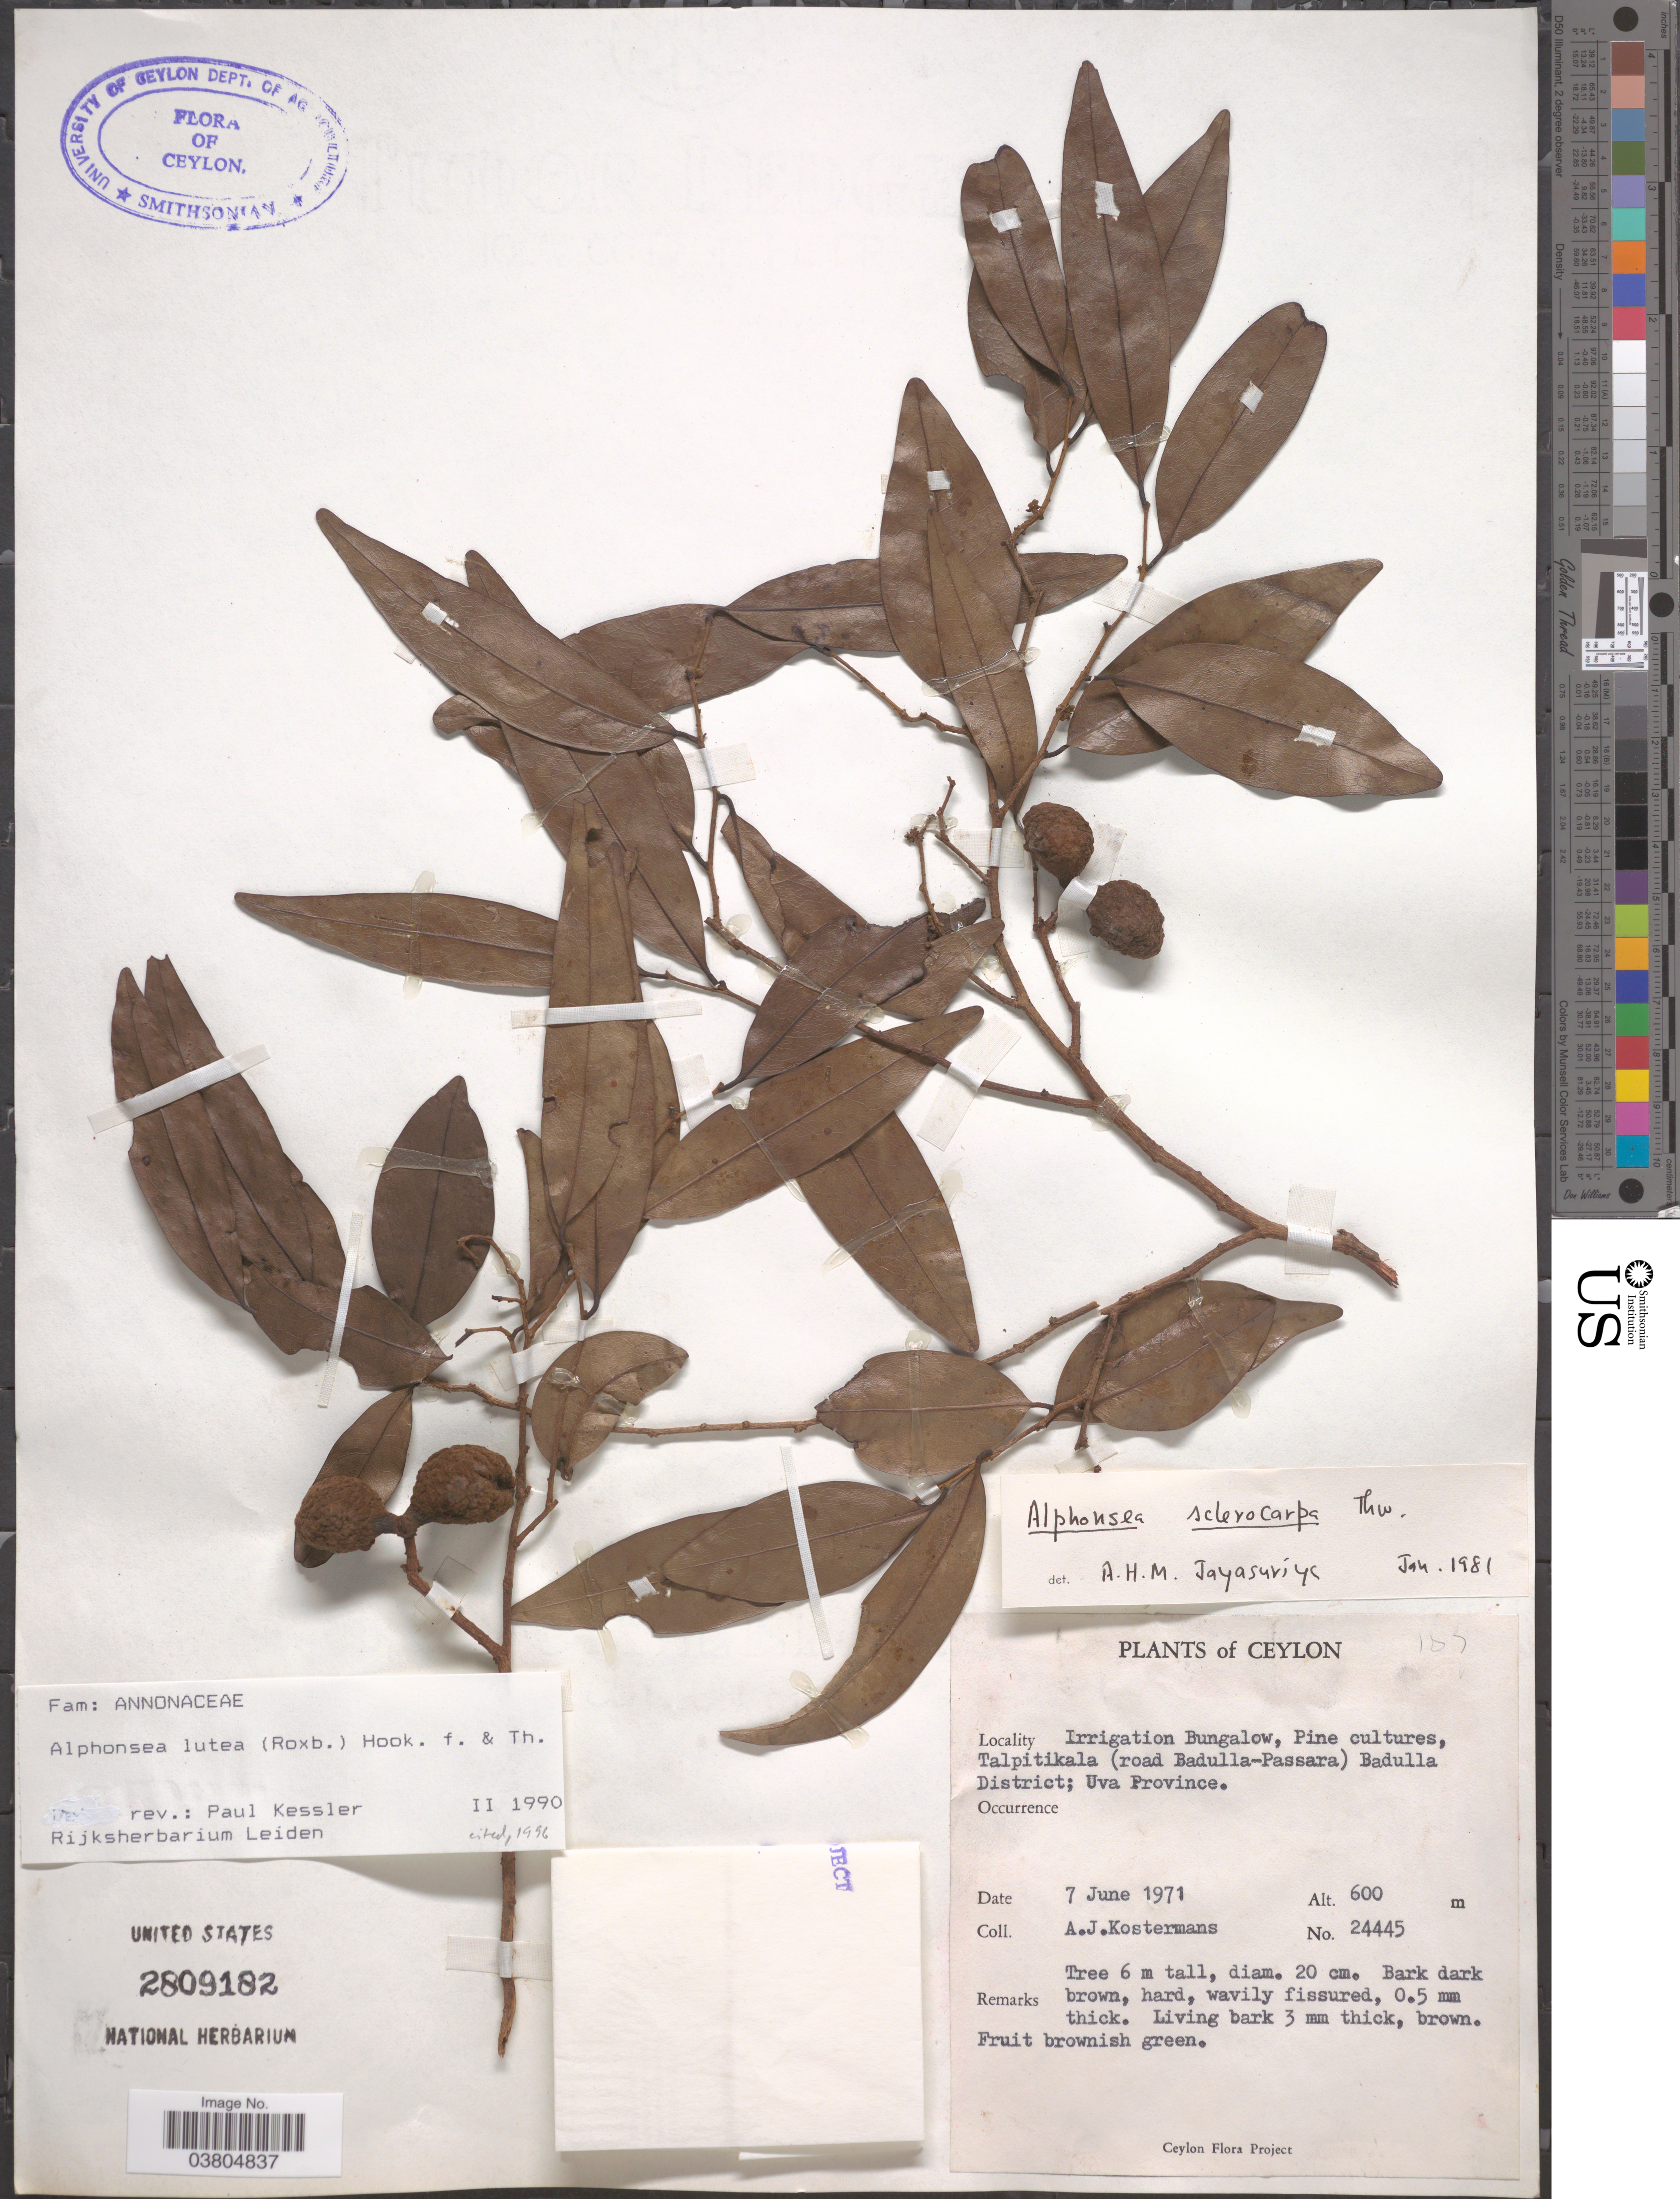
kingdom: Plantae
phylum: Tracheophyta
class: Magnoliopsida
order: Magnoliales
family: Annonaceae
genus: Alphonsea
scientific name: Alphonsea lutea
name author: (Roxb.) Hook. f. ex Thomson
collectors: A. J. G. Kostermans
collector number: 24445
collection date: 1971-06-07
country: Sri Lanka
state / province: Uva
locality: Ceylon. Irrigation Bungalow, Pine cultures, Talpitikala (road Badulla-Passara) Badulla District.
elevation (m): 600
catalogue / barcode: US 2809182